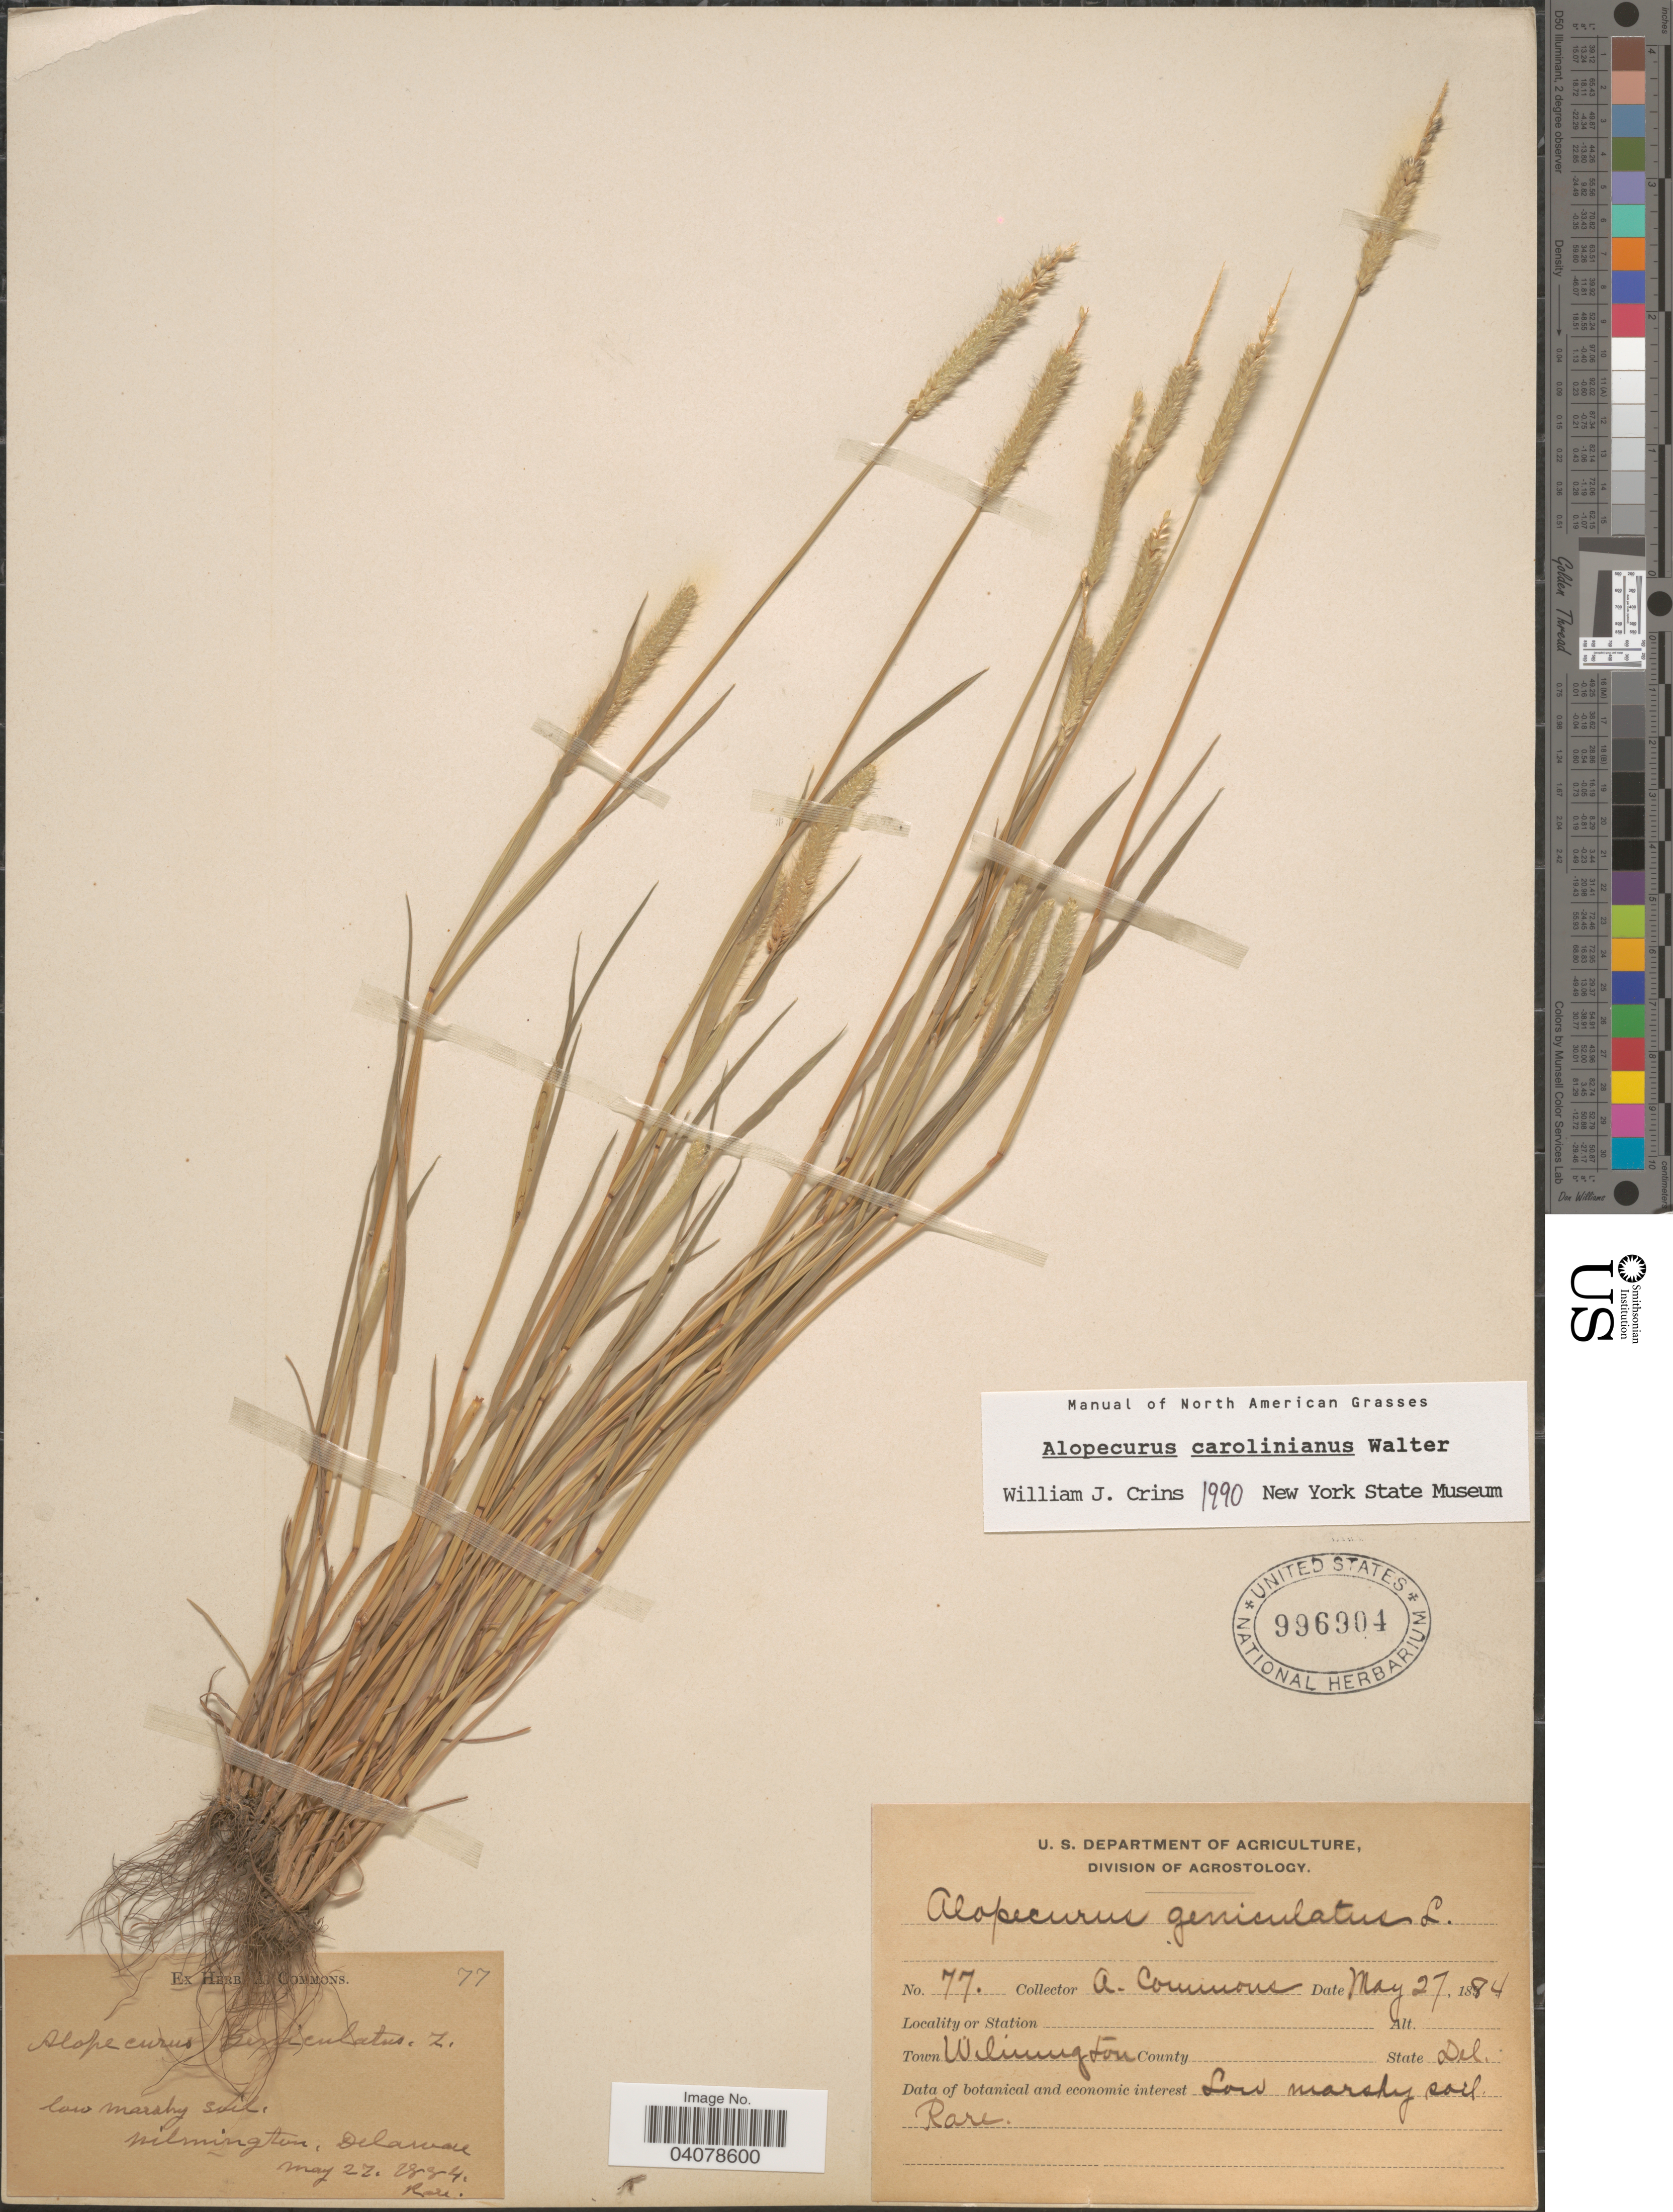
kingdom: Plantae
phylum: Tracheophyta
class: Liliopsida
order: Poales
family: Poaceae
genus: Alopecurus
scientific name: Alopecurus carolinianus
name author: Walter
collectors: A. Commons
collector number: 77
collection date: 1884-05-27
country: United States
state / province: Delaware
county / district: New Castle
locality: Town Wilmington.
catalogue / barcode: US 996904